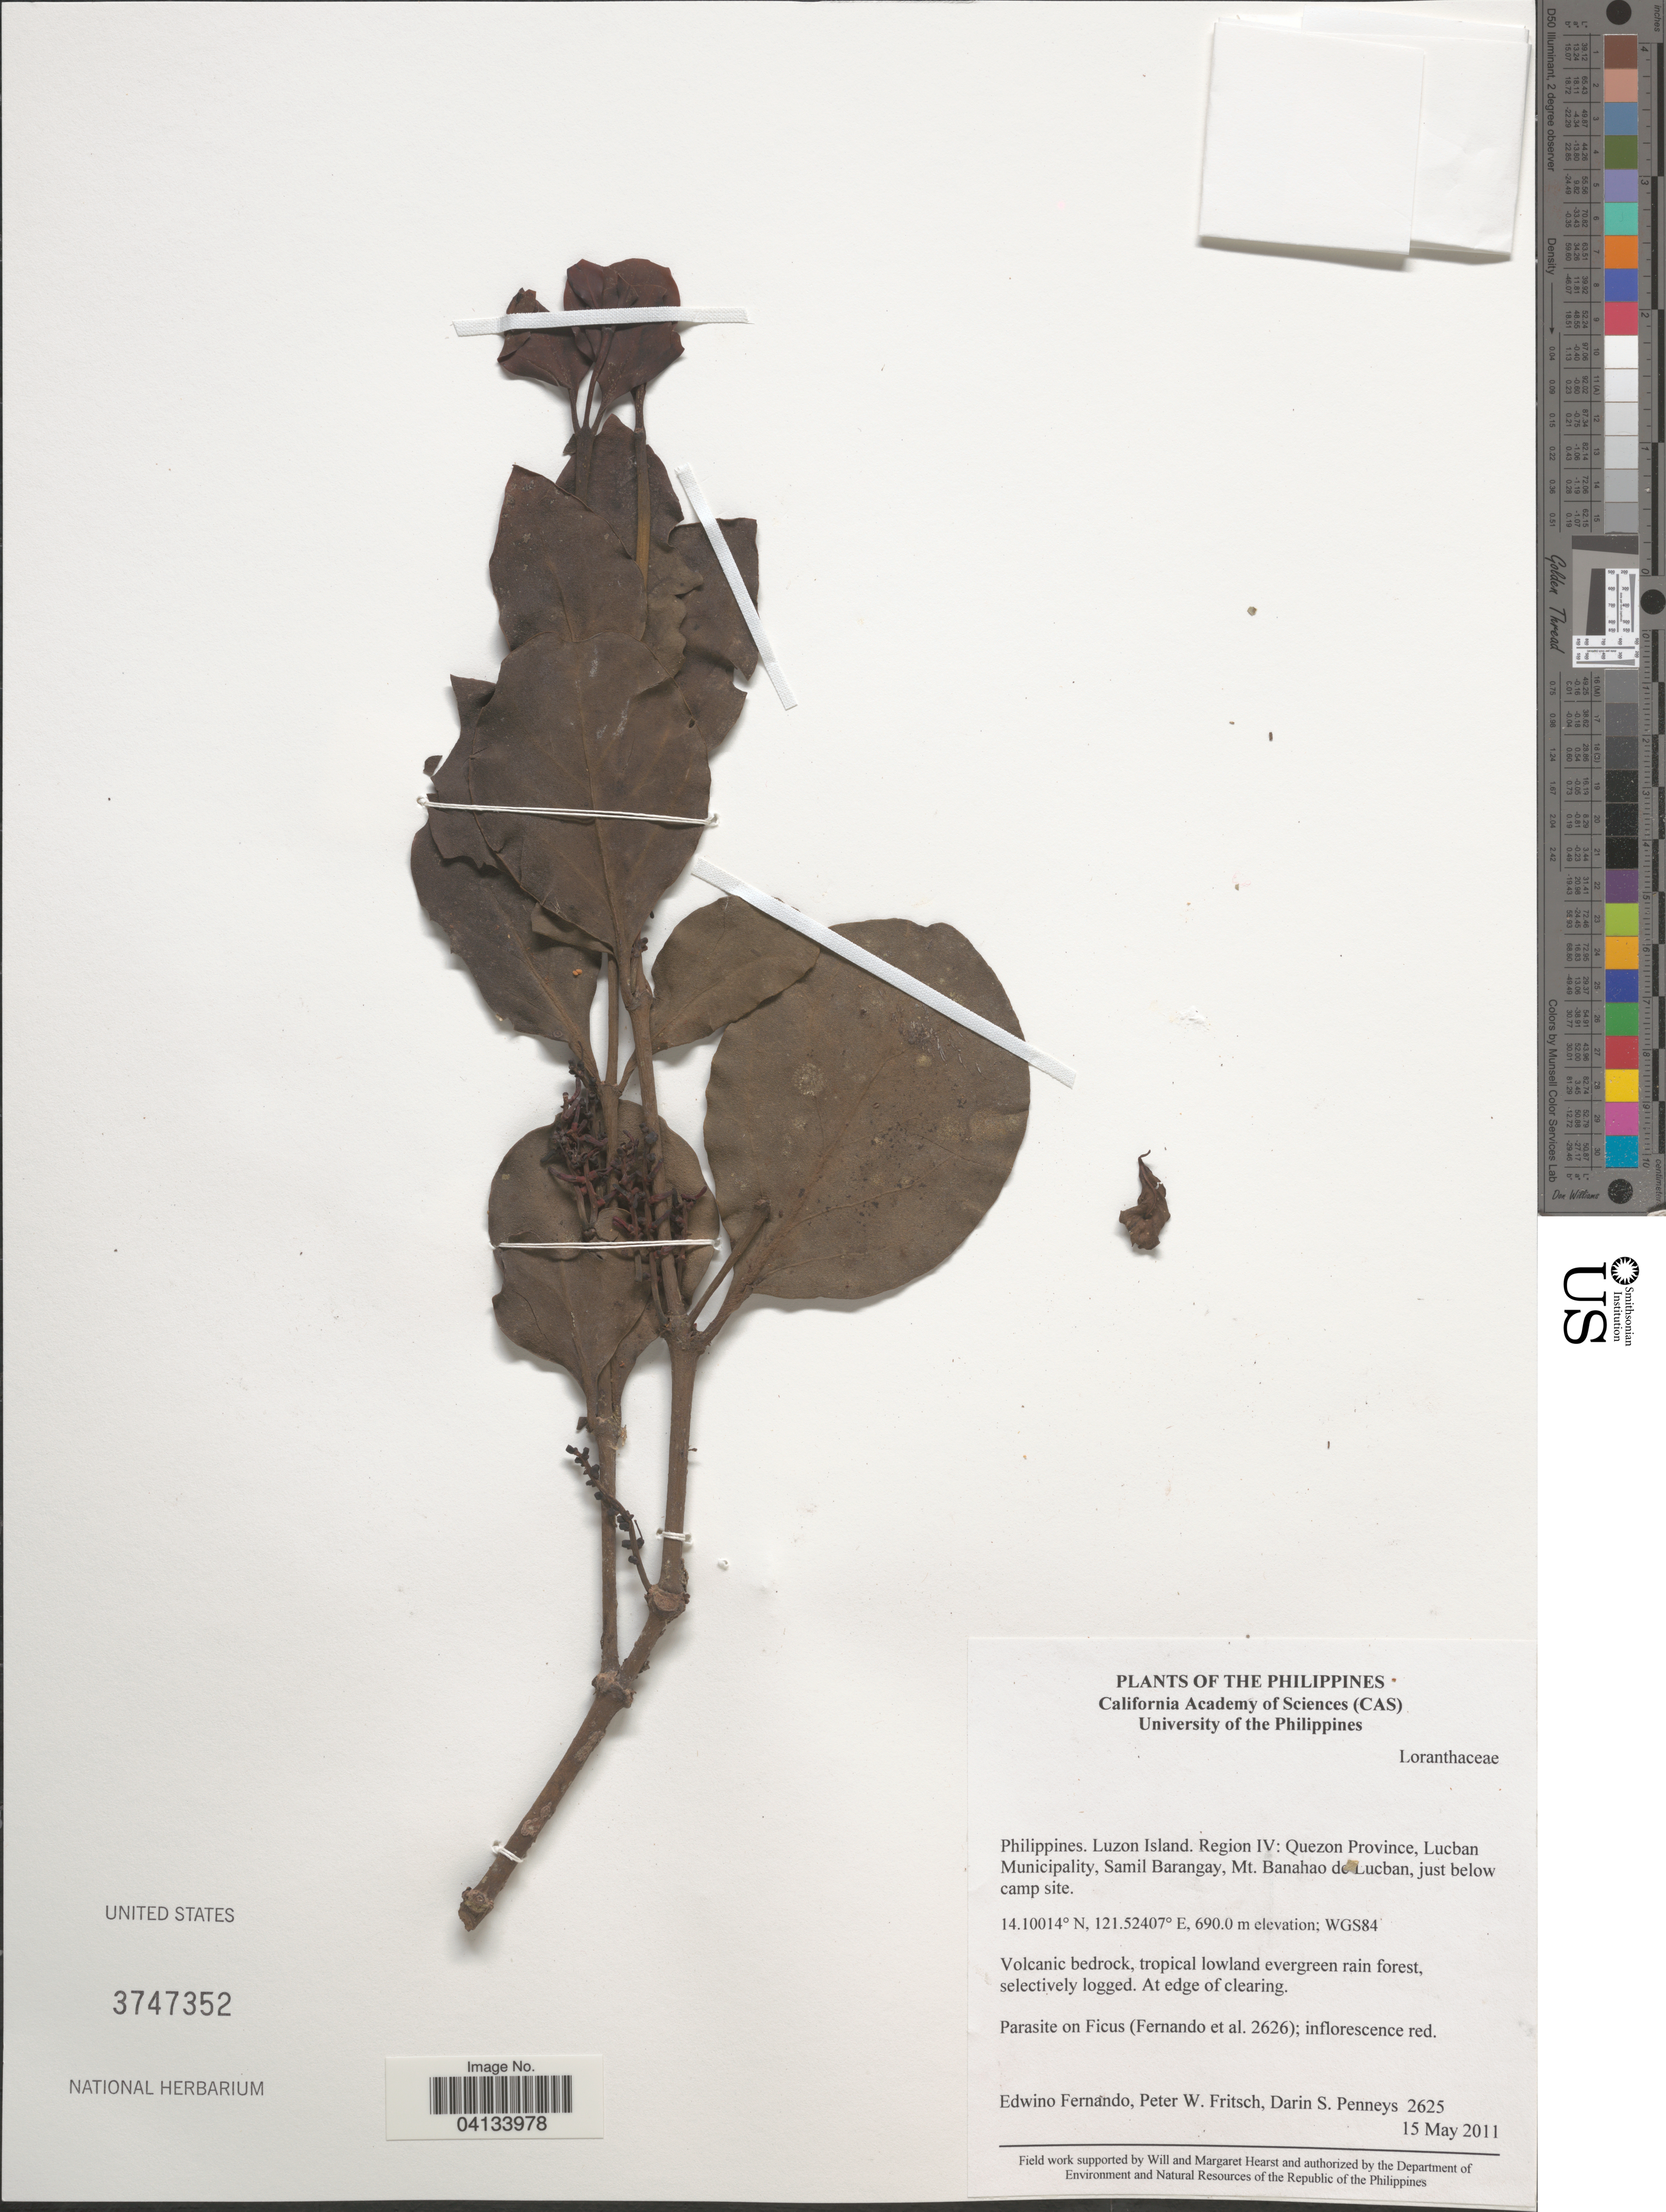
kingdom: Plantae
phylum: Tracheophyta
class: Magnoliopsida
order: Santalales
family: Loranthaceae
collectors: E. S. Fernando, P. W. Fritsch & D. S. Penneys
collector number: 2625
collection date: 2011-05-15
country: Philippines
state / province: Calabarzon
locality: Luzon Island. Region IV: Quezon Province, Lucban Municipality, Samil Barangay, Mt. Banahao de Lucban, just below camp site. WGS84.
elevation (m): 690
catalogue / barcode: US 3747352